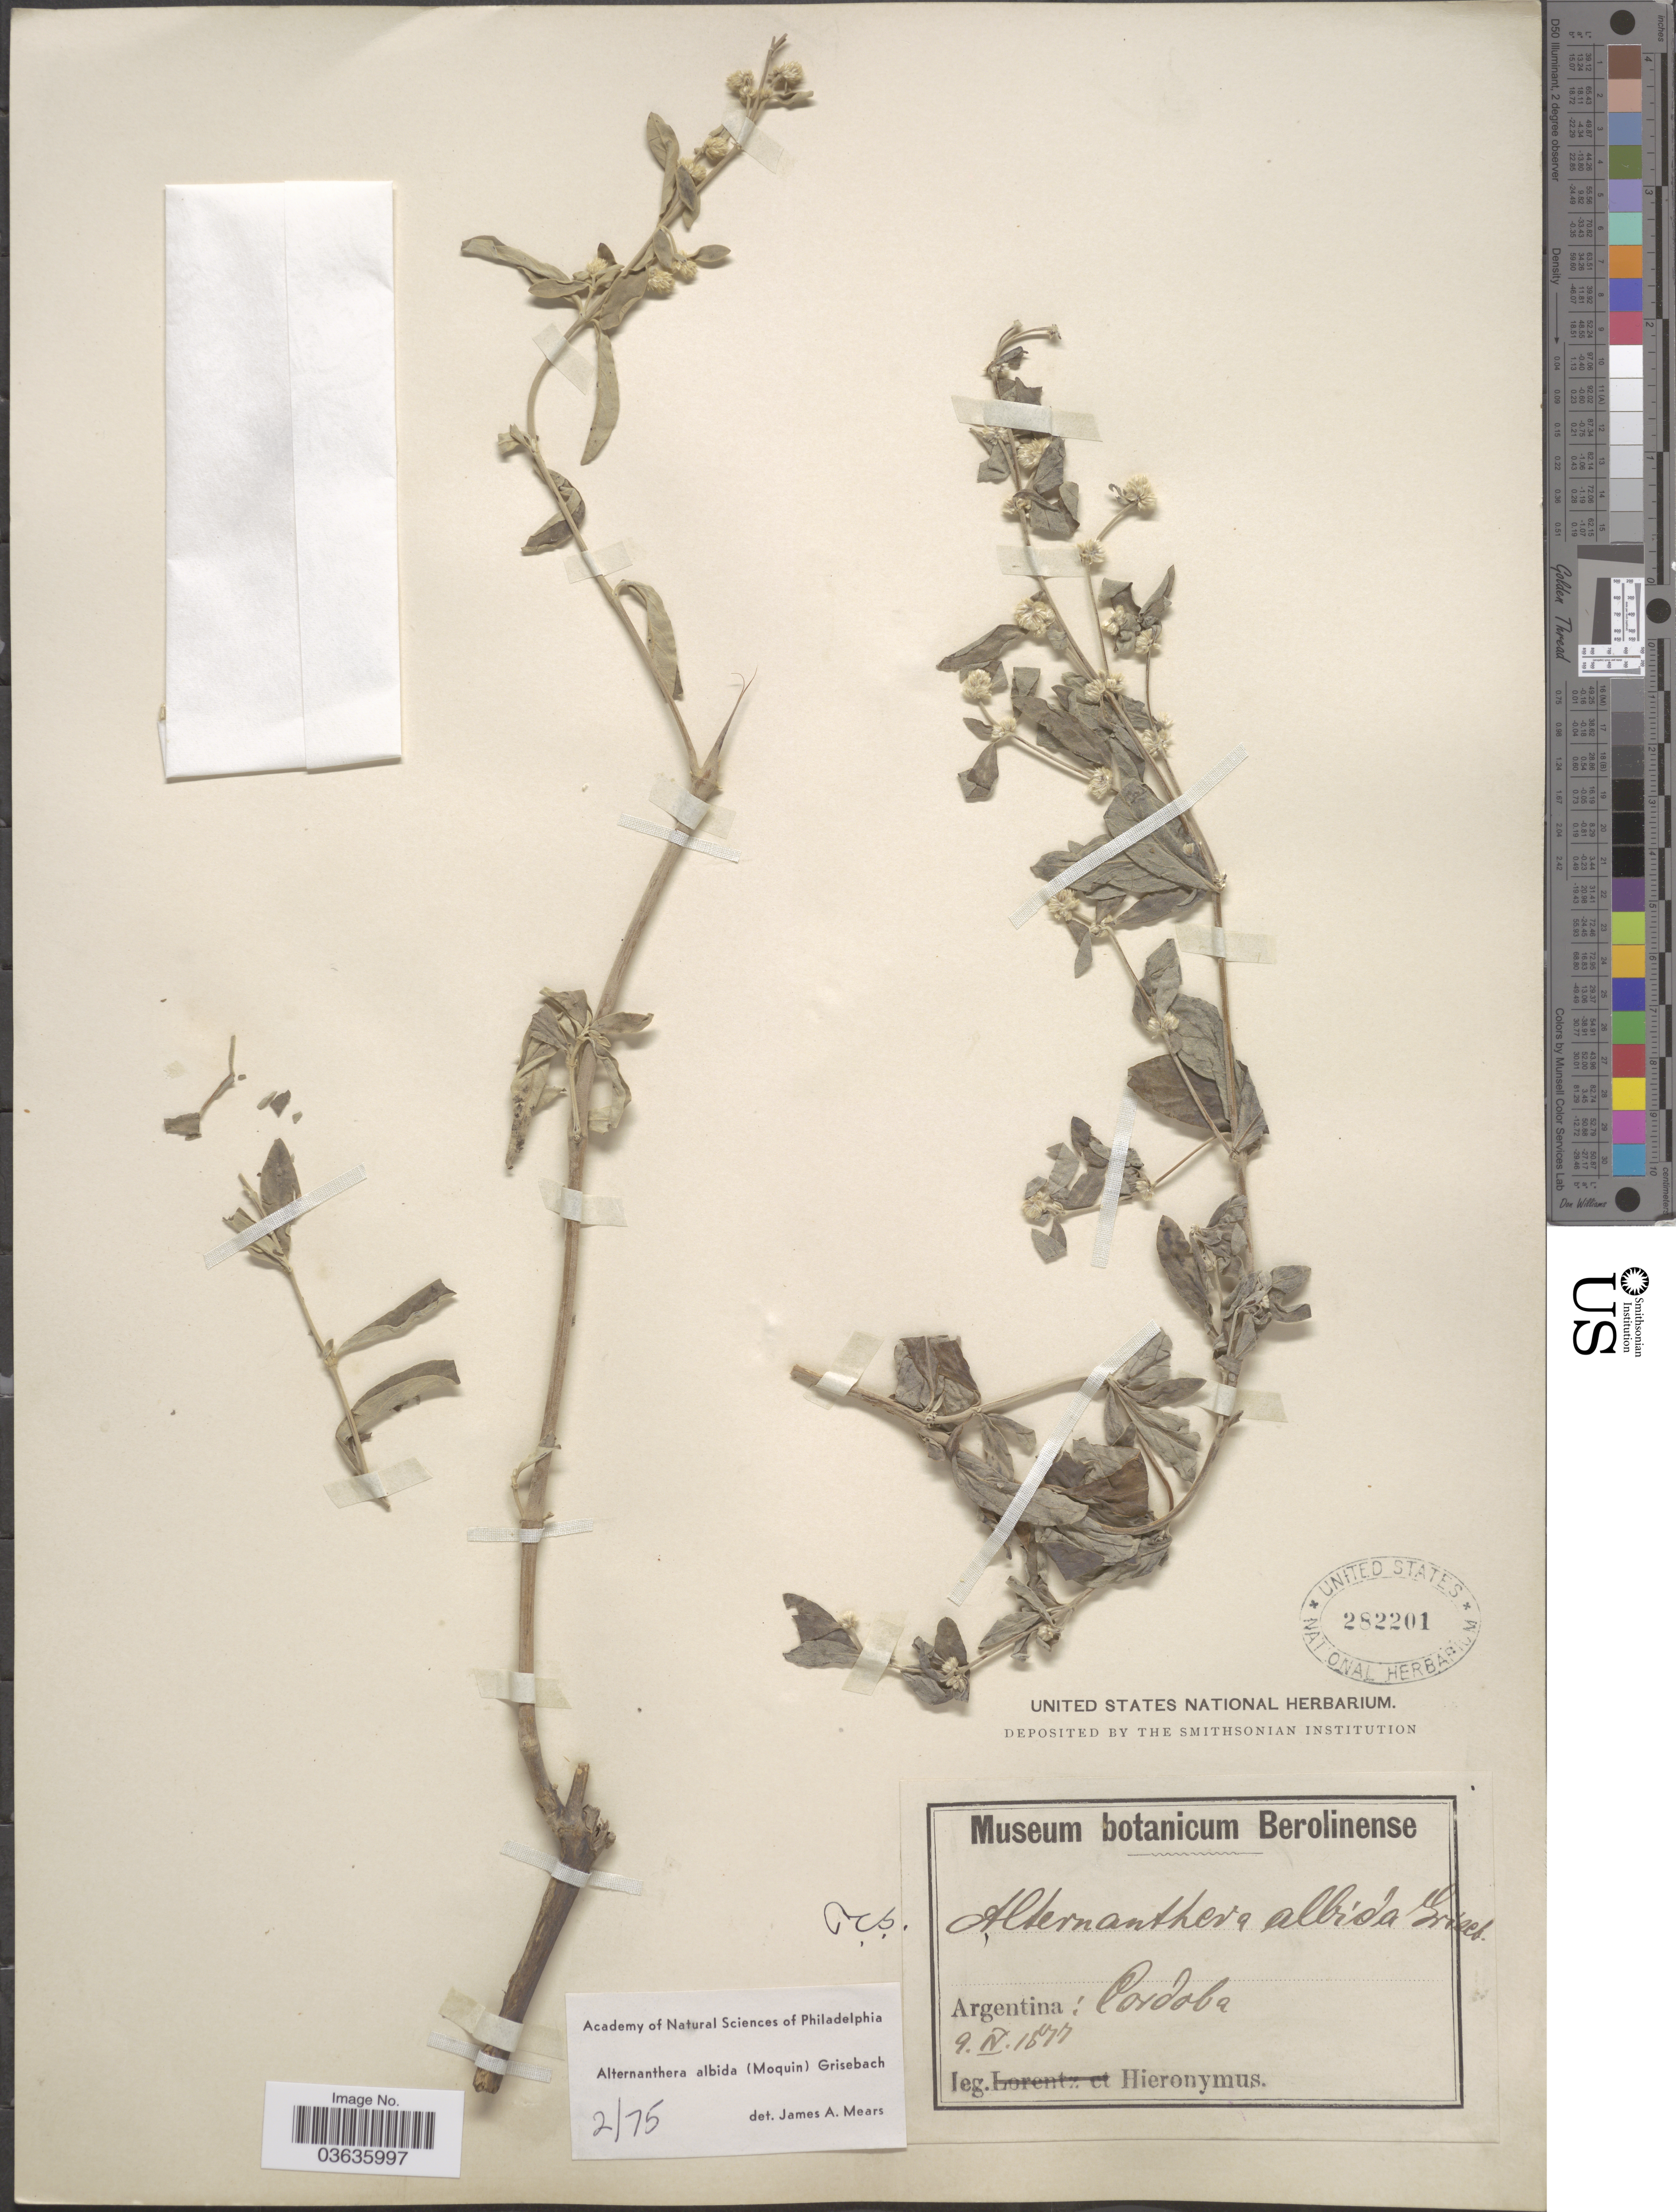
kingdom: Plantae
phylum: Tracheophyta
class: Magnoliopsida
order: Caryophyllales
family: Amaranthaceae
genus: Alternanthera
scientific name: Alternanthera albida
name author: (Moq.) Griseb.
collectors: -. Hieronymus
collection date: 1877-04-09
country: Argentina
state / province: Cordoba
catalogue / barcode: US 282201